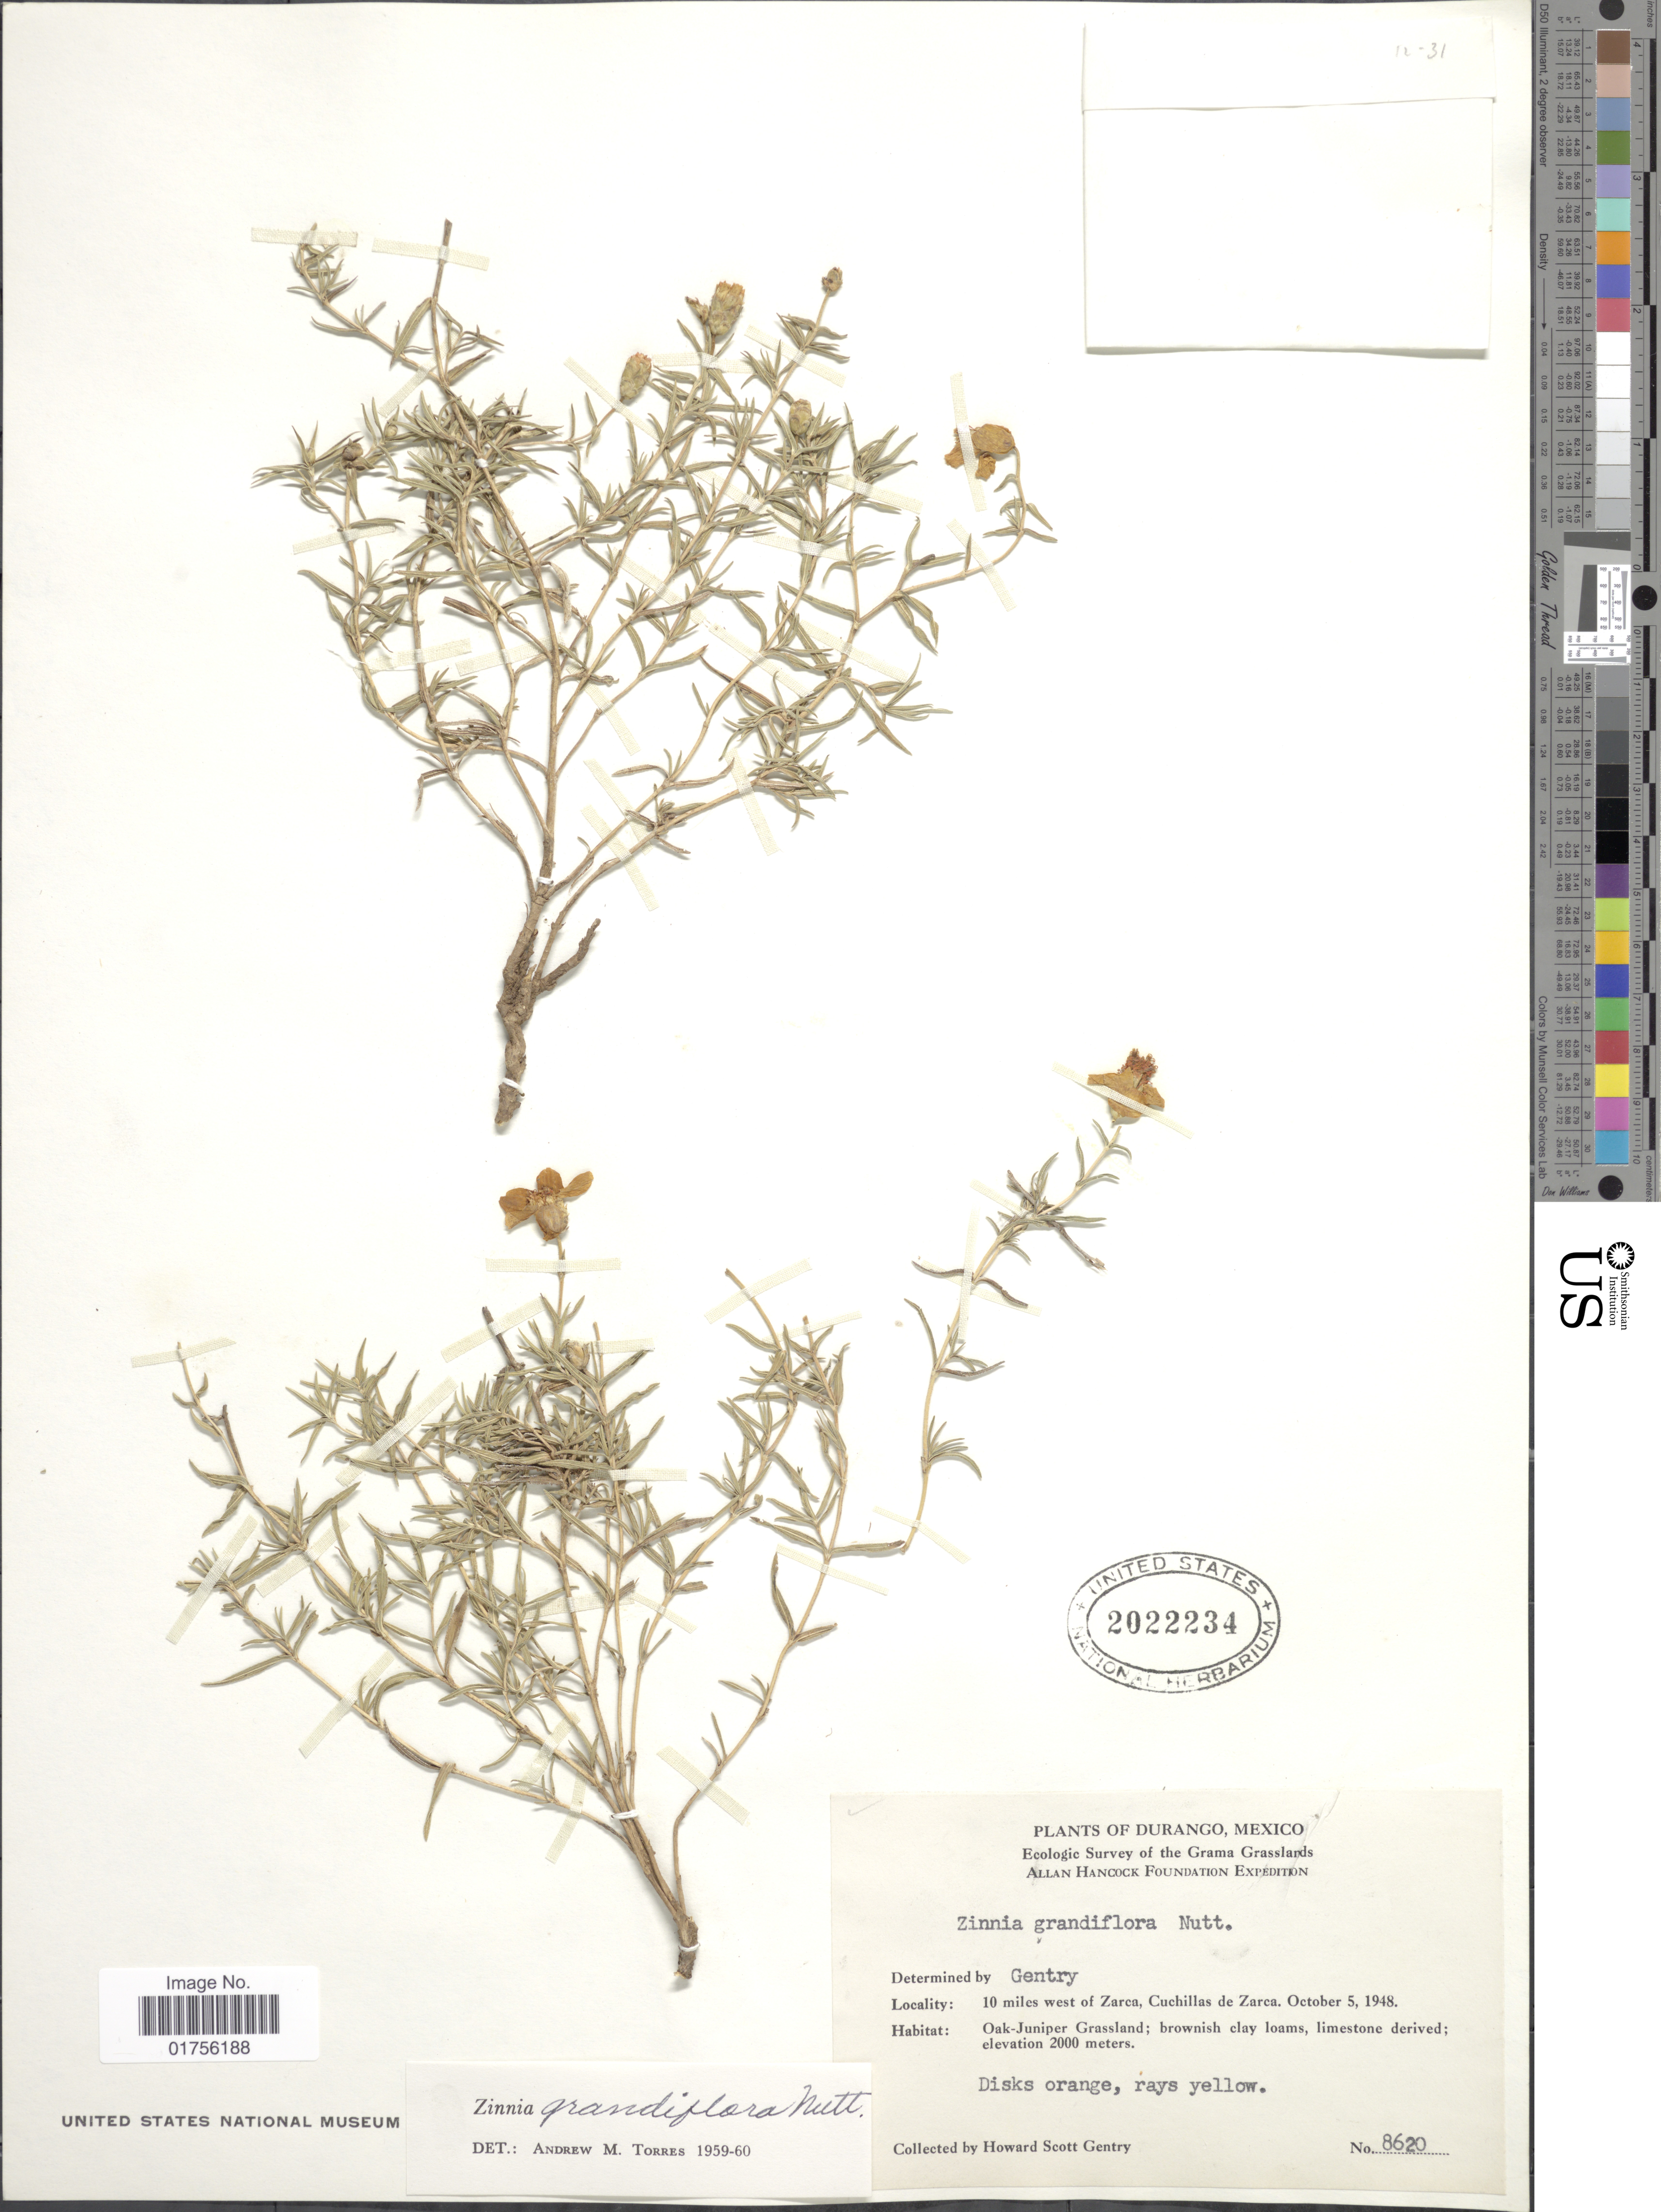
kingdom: Plantae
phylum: Tracheophyta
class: Magnoliopsida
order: Asterales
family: Asteraceae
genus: Zinnia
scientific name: Zinnia grandiflora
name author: Nutt.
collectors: H. S. Gentry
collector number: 8620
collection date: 1948-10-05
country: Mexico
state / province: Durango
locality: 10 miles west of Zarca, Cuchillas de Zarca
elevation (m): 2000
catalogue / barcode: US 2022234